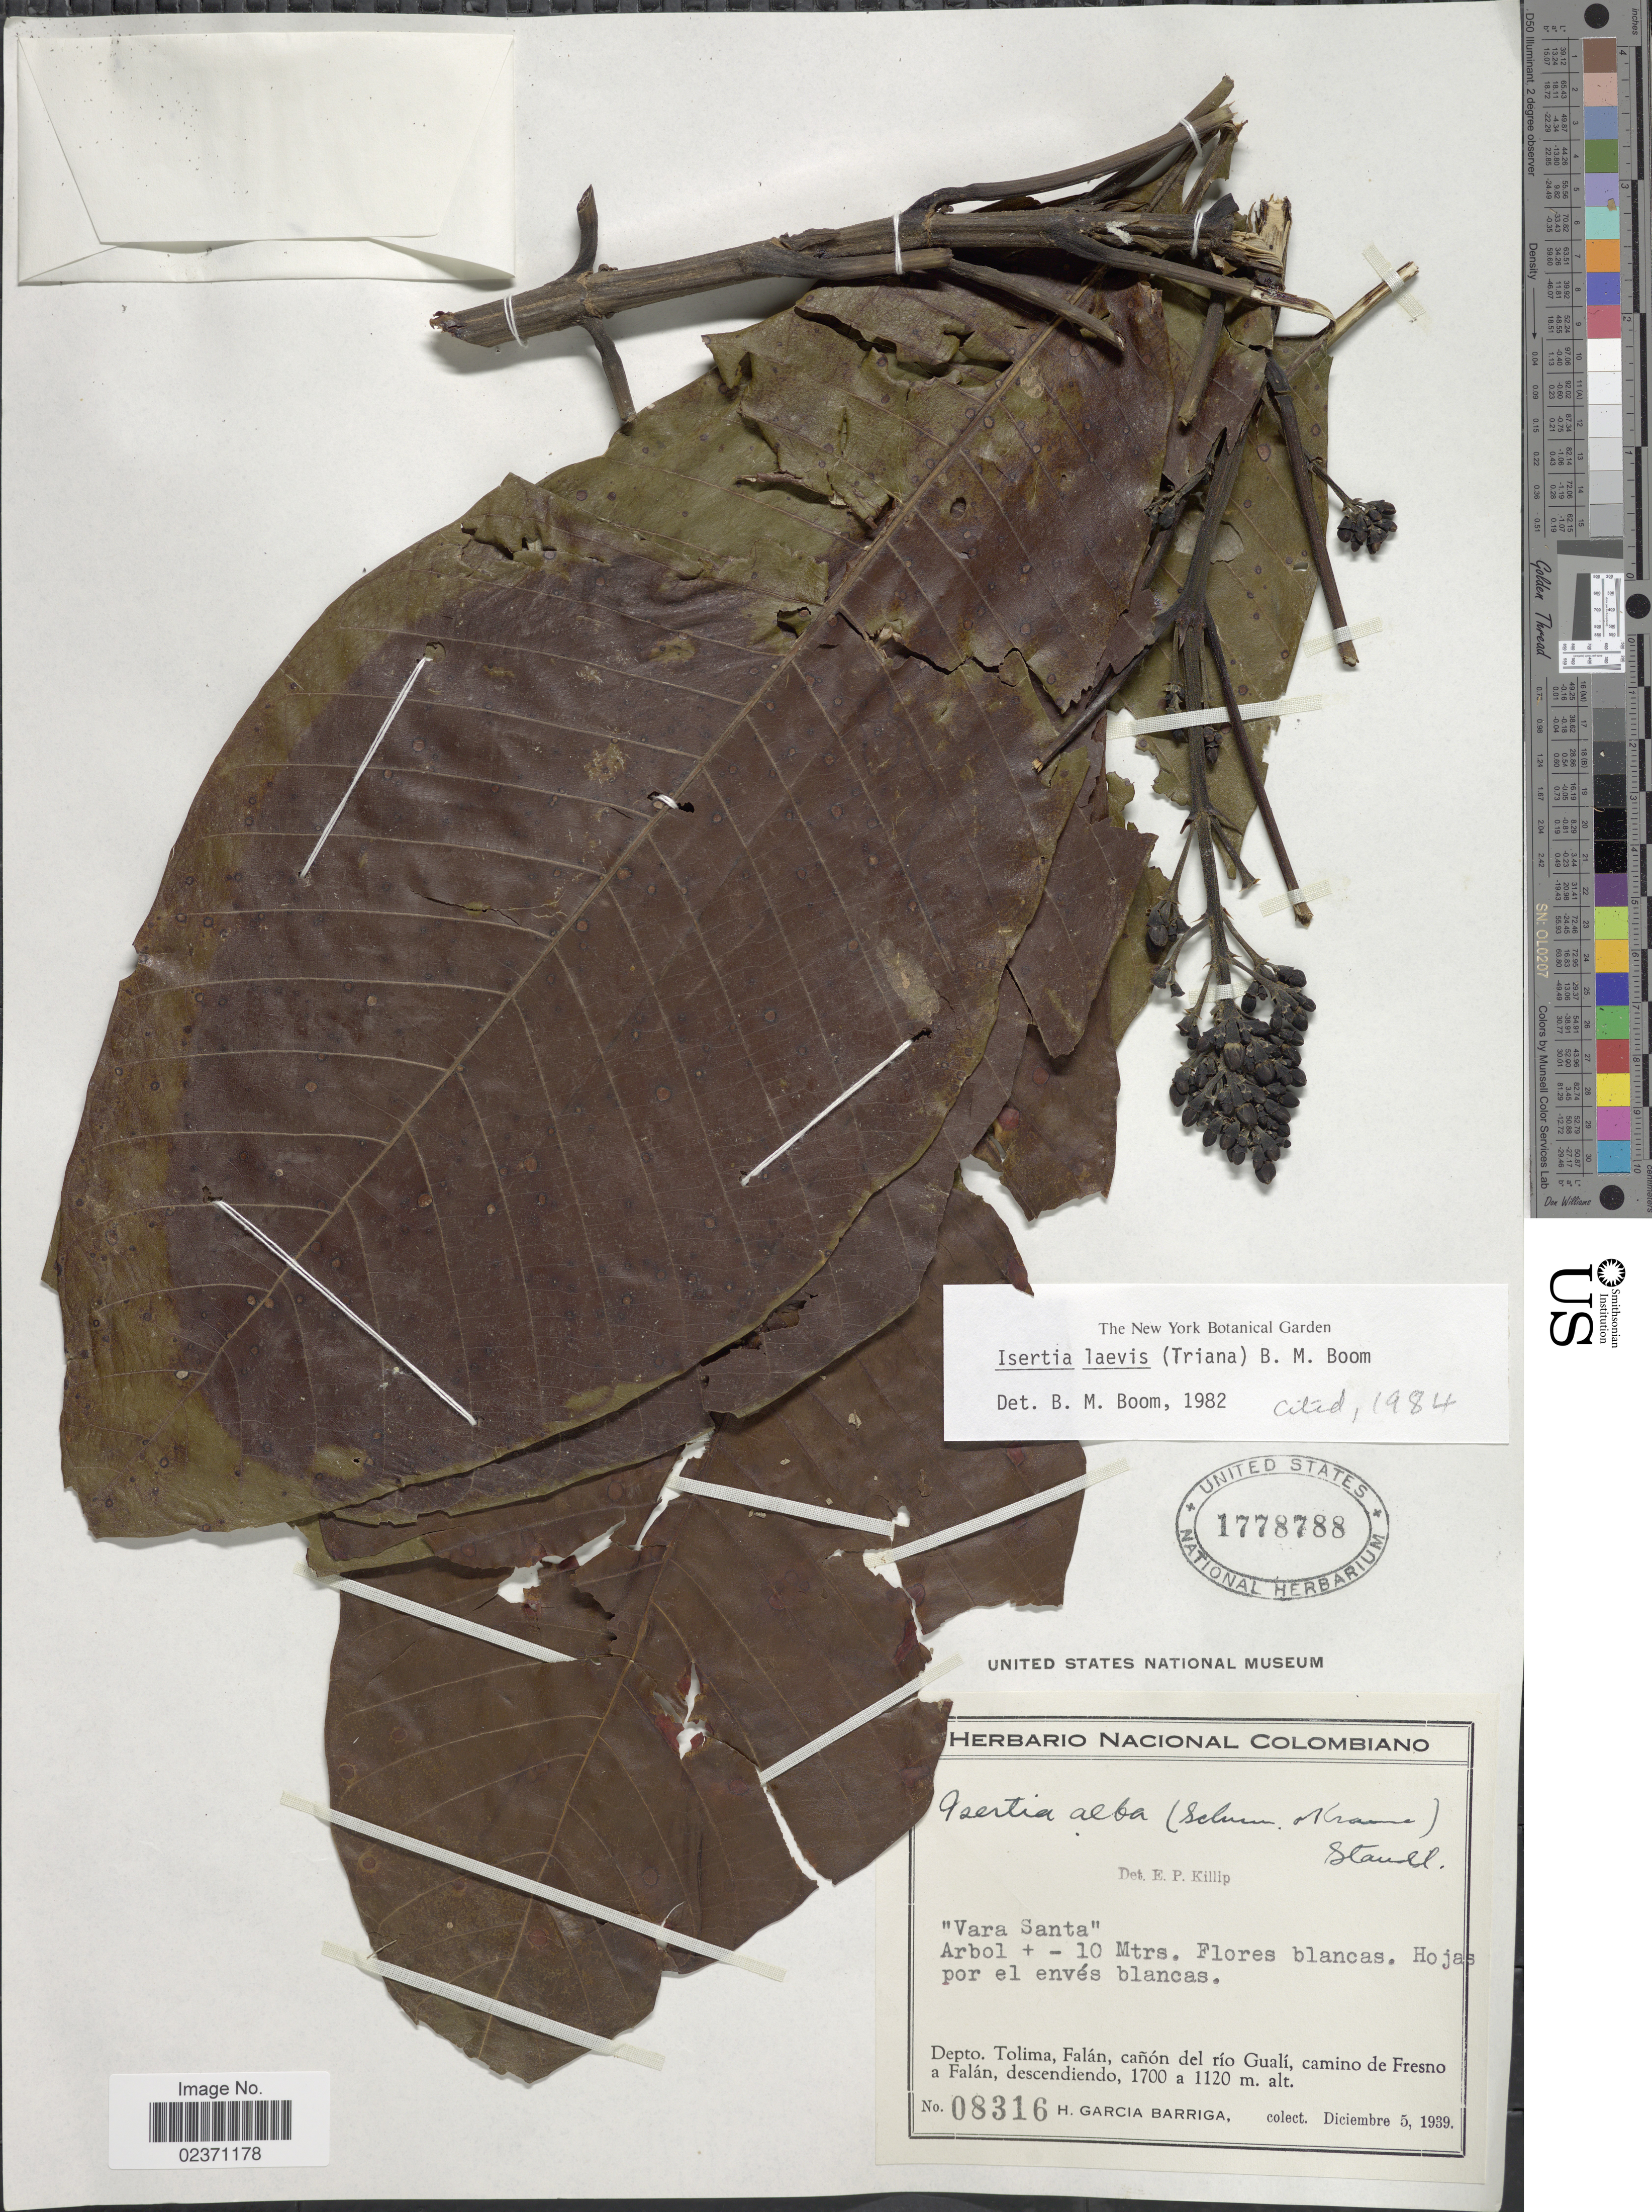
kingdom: Plantae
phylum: Tracheophyta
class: Magnoliopsida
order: Gentianales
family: Rubiaceae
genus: Isertia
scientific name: Isertia laevis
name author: (Triana) B.M. Boom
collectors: H. García Barriga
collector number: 08316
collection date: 1939-12-05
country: Colombia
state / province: Tolima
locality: Depto. Tolima, Falan, canon del Rio Guali, camino de Fresno a Falan, descendiendo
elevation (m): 1120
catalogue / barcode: US 1778788